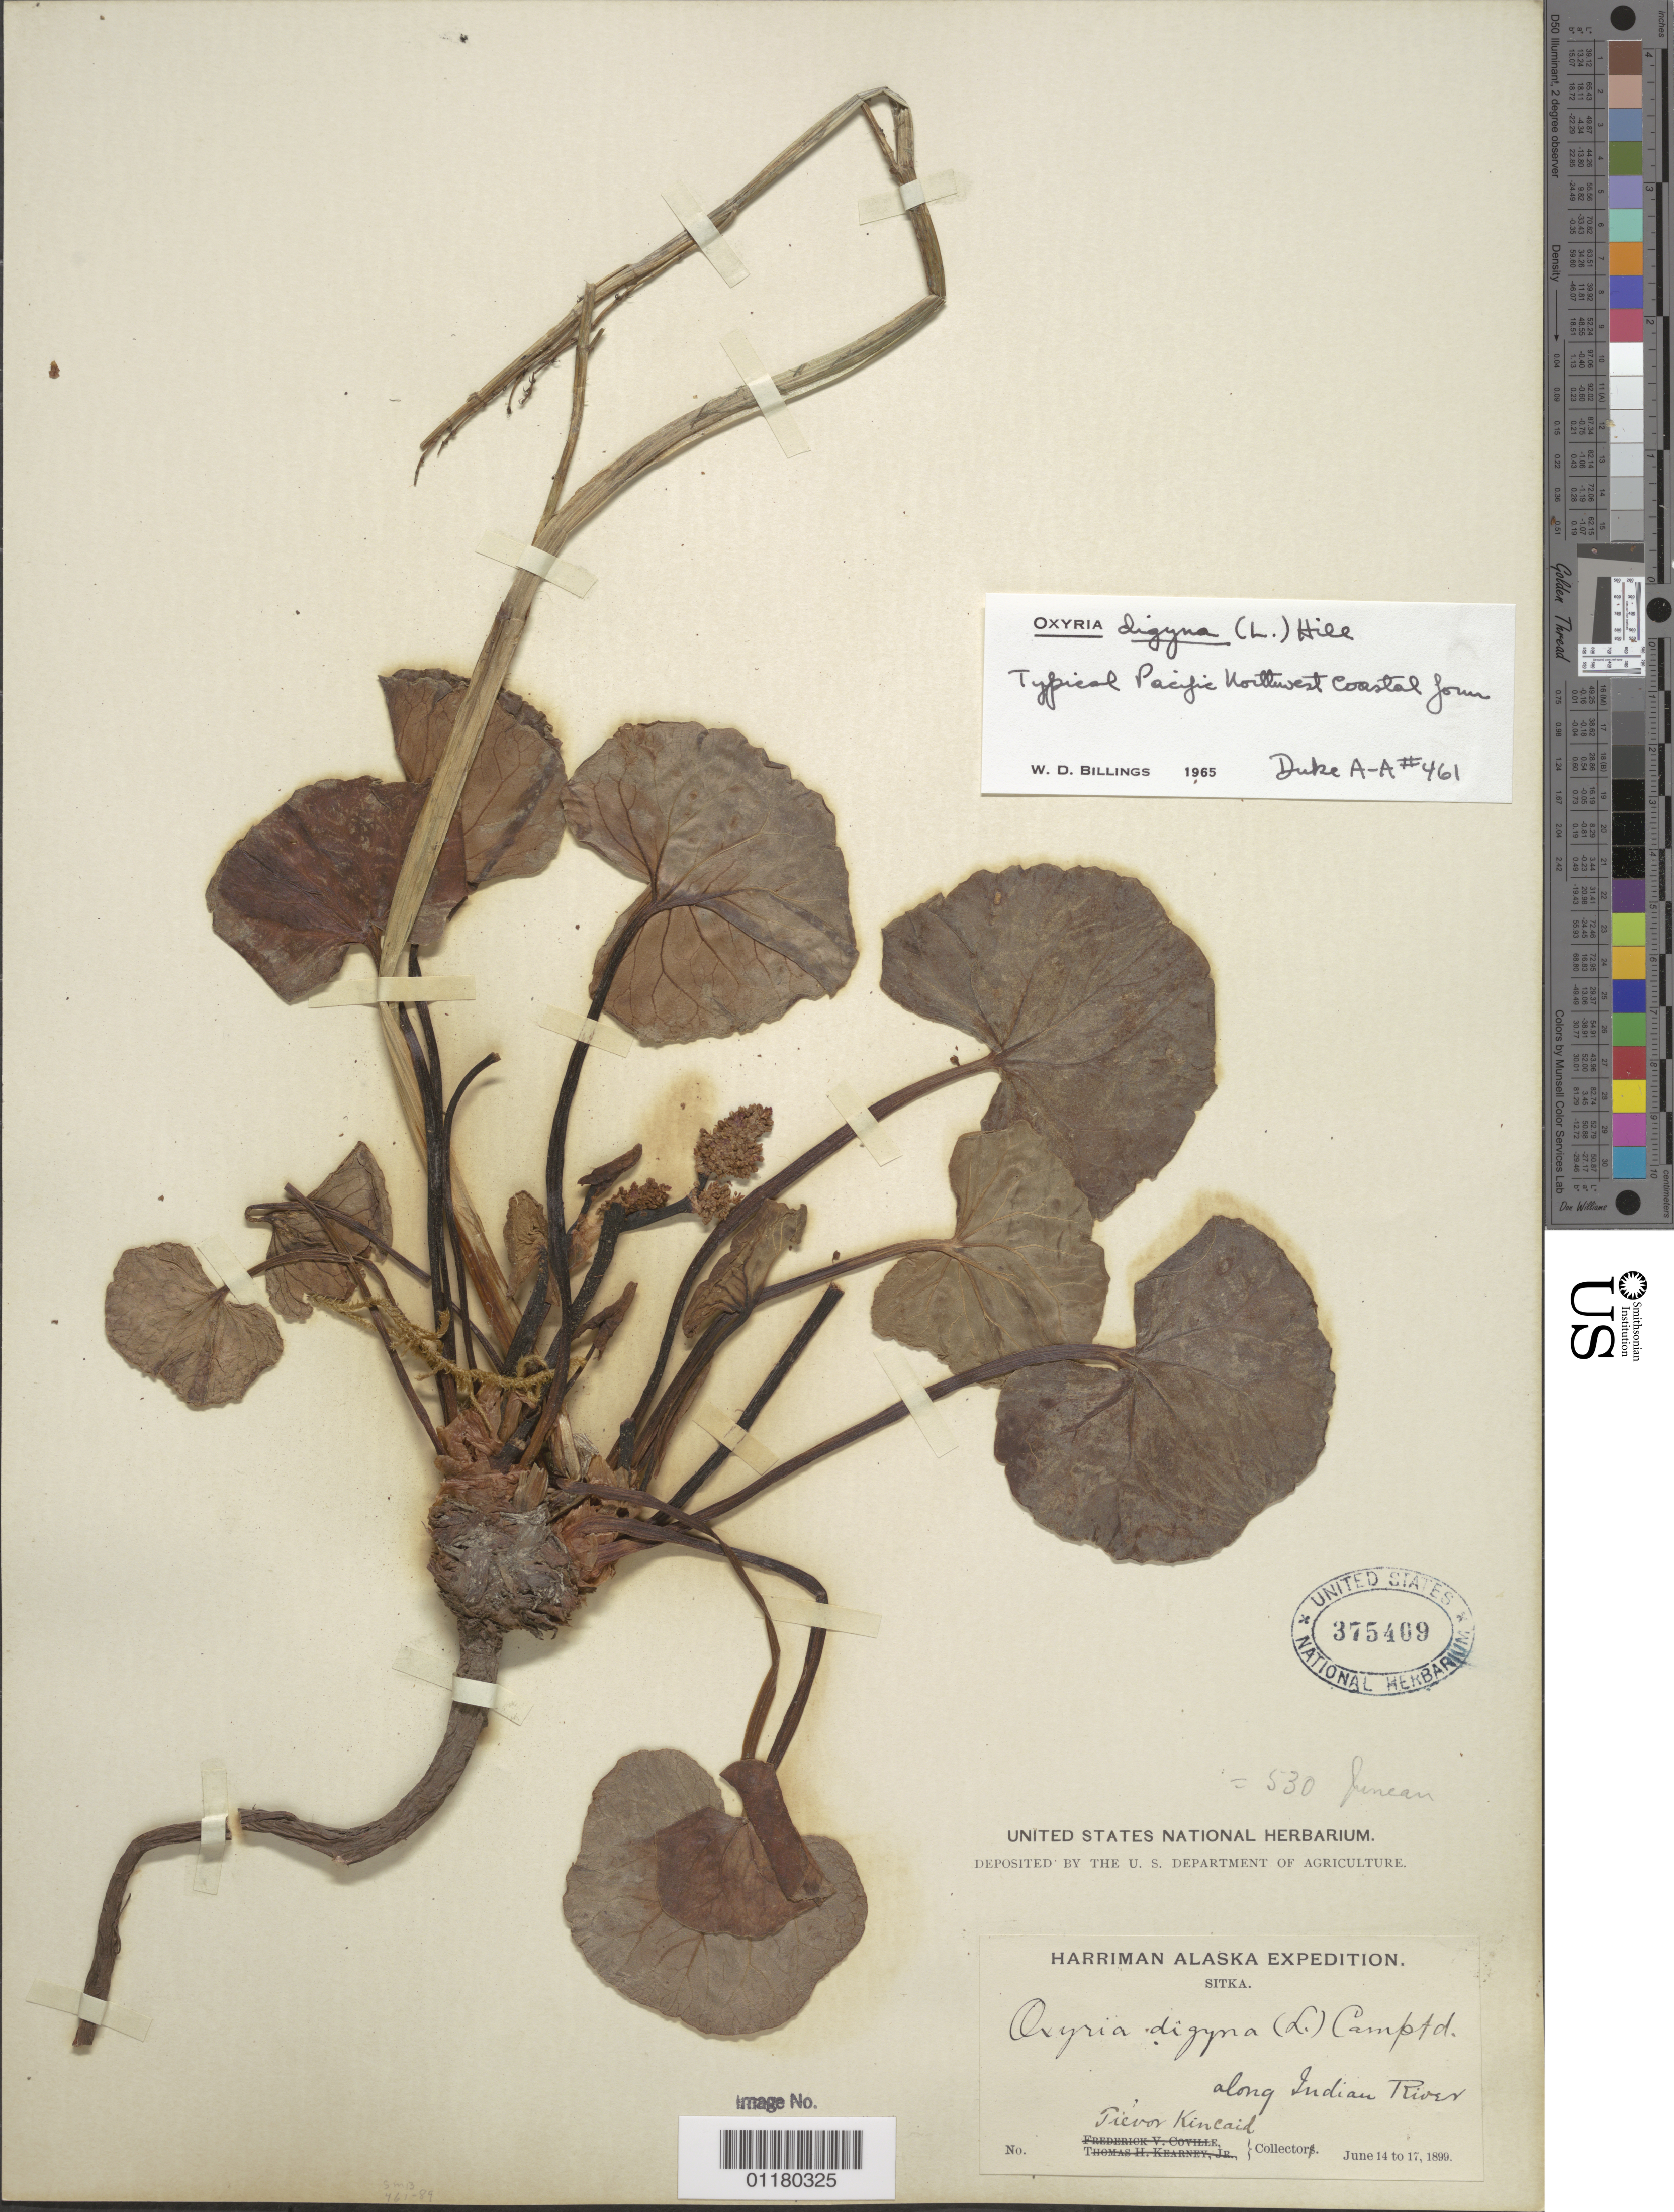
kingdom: Plantae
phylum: Tracheophyta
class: Magnoliopsida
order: Caryophyllales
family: Polygonaceae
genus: Oxyria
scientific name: Oxyria digyna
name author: (L.) Hill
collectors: T. C. Kincaid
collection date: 1899-06-14/1899-06-17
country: United States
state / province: Alaska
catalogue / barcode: US 375409